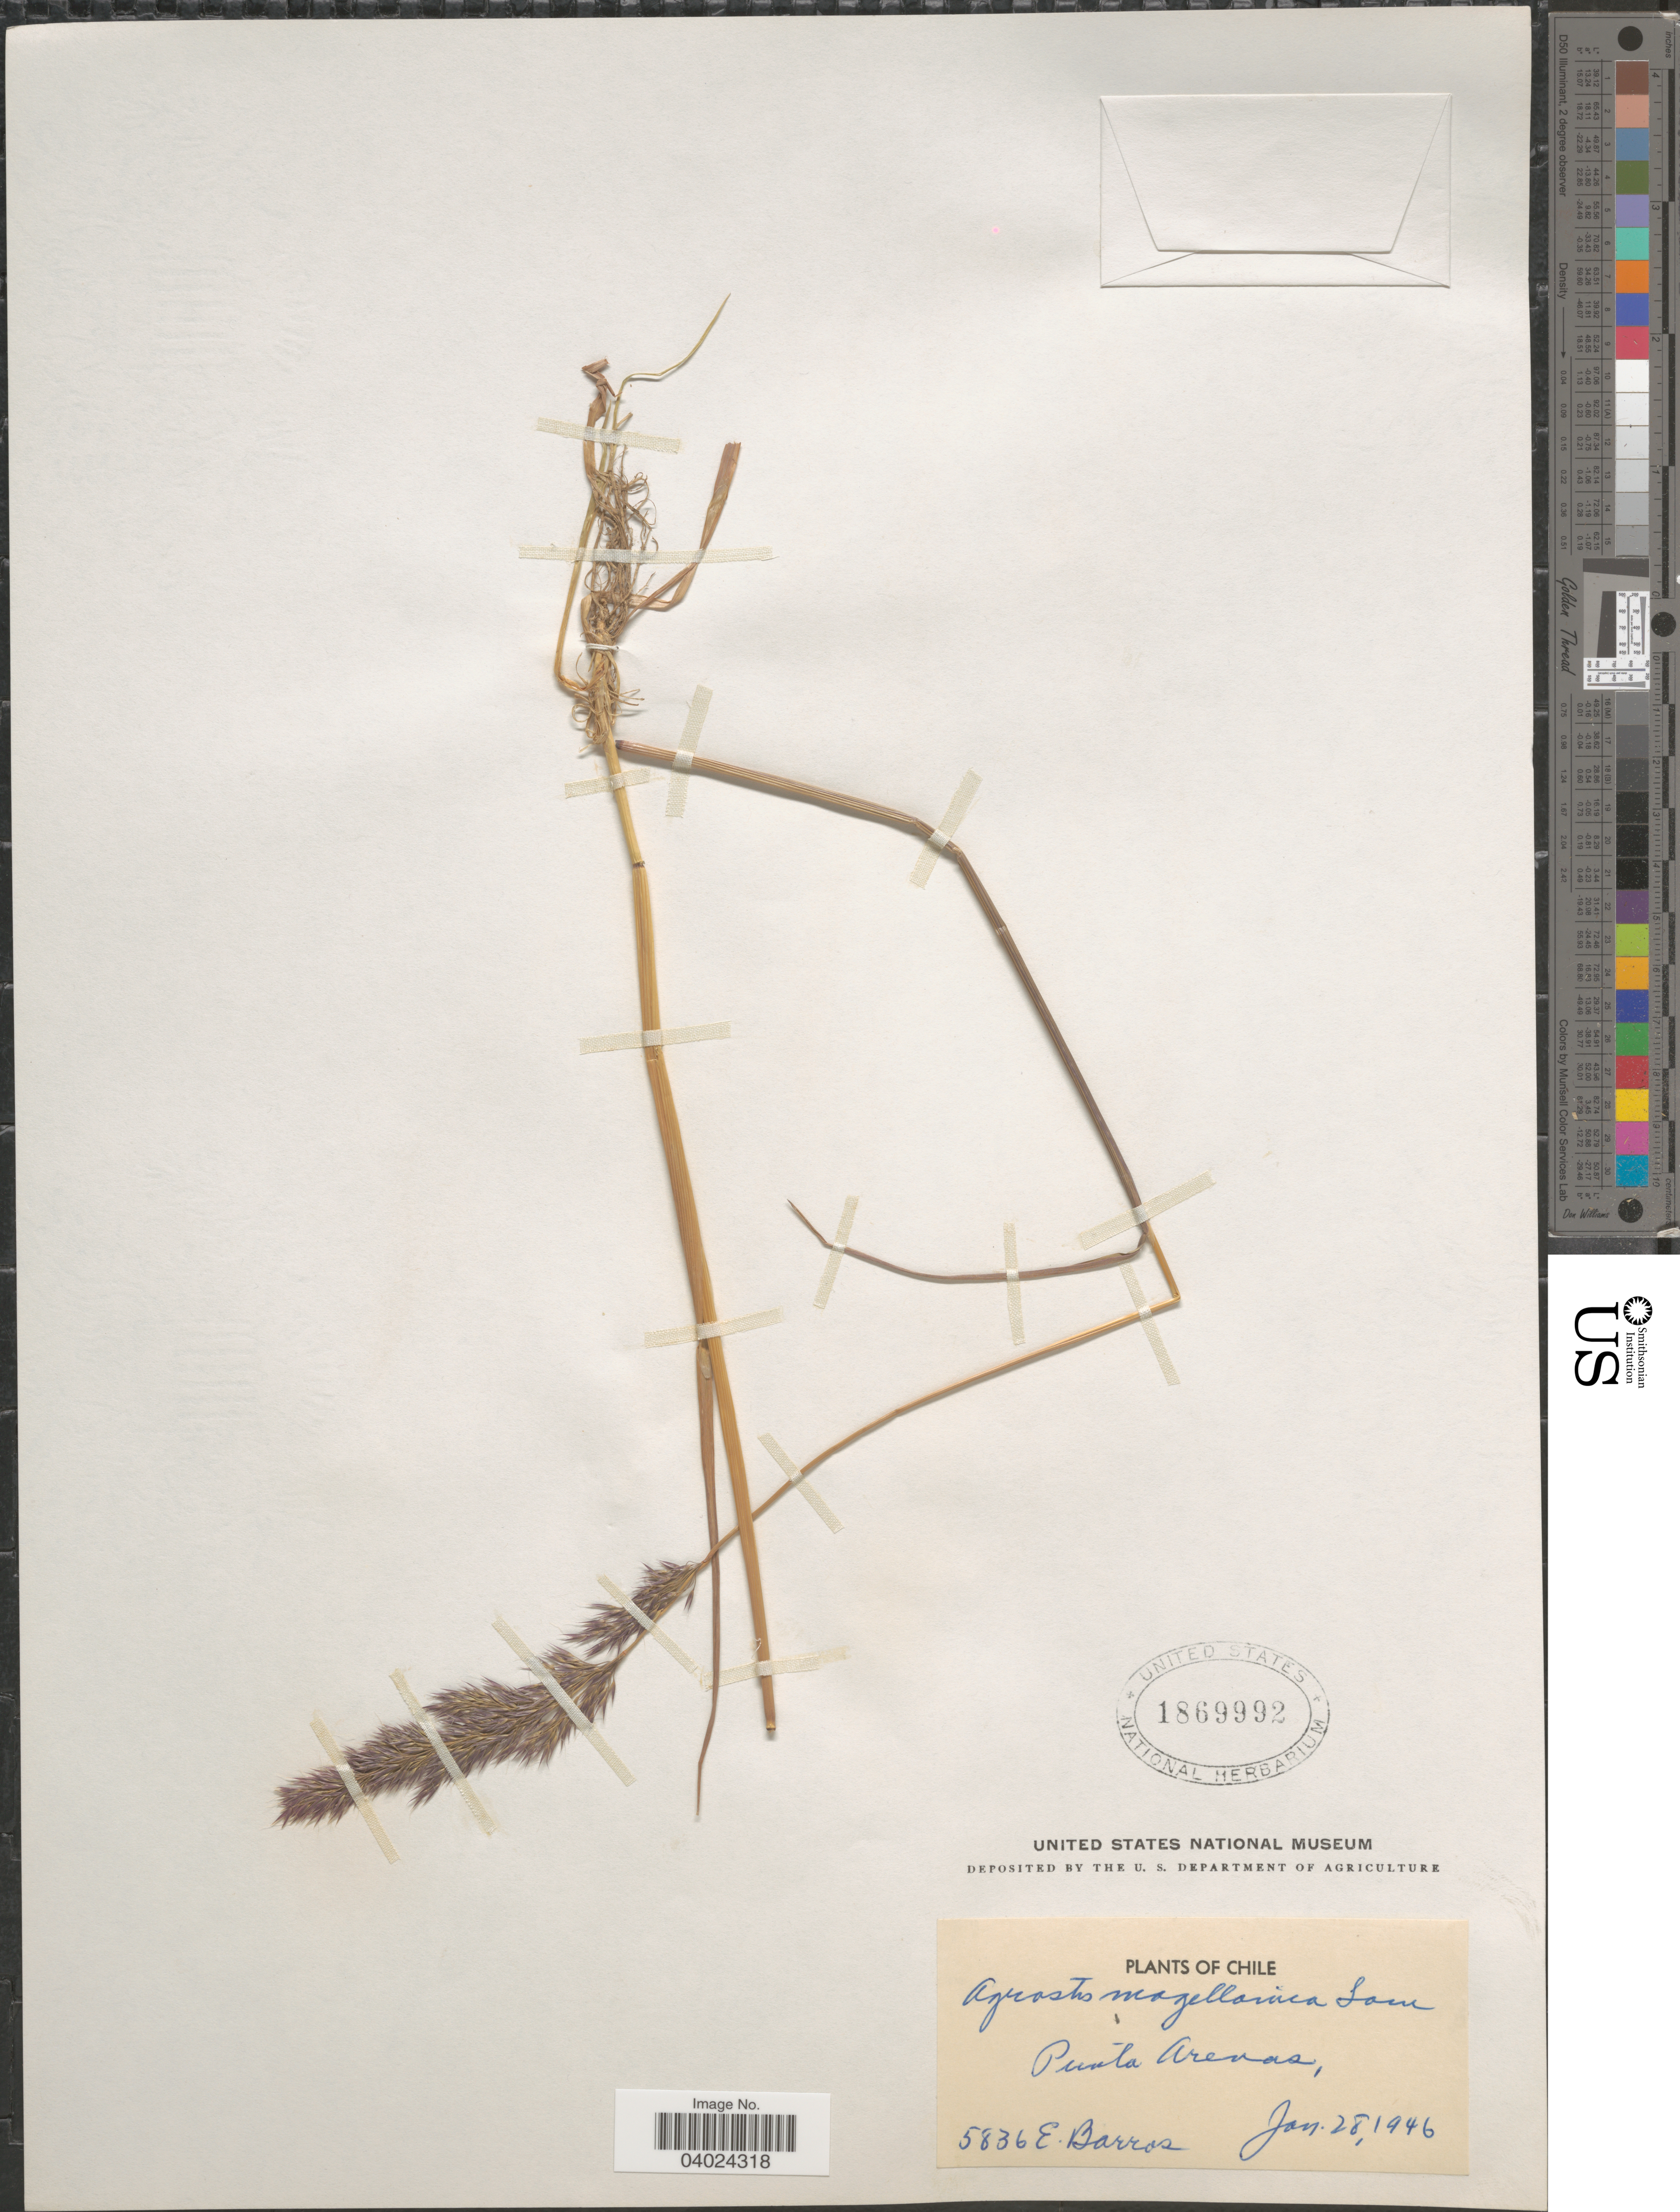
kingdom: Plantae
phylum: Tracheophyta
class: Liliopsida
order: Poales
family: Poaceae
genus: Agrostis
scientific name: Agrostis magellanica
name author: Lam.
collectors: E. Barros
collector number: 5836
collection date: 1946-01-28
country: Chile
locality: Punta Arenas.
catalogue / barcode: US 1869992